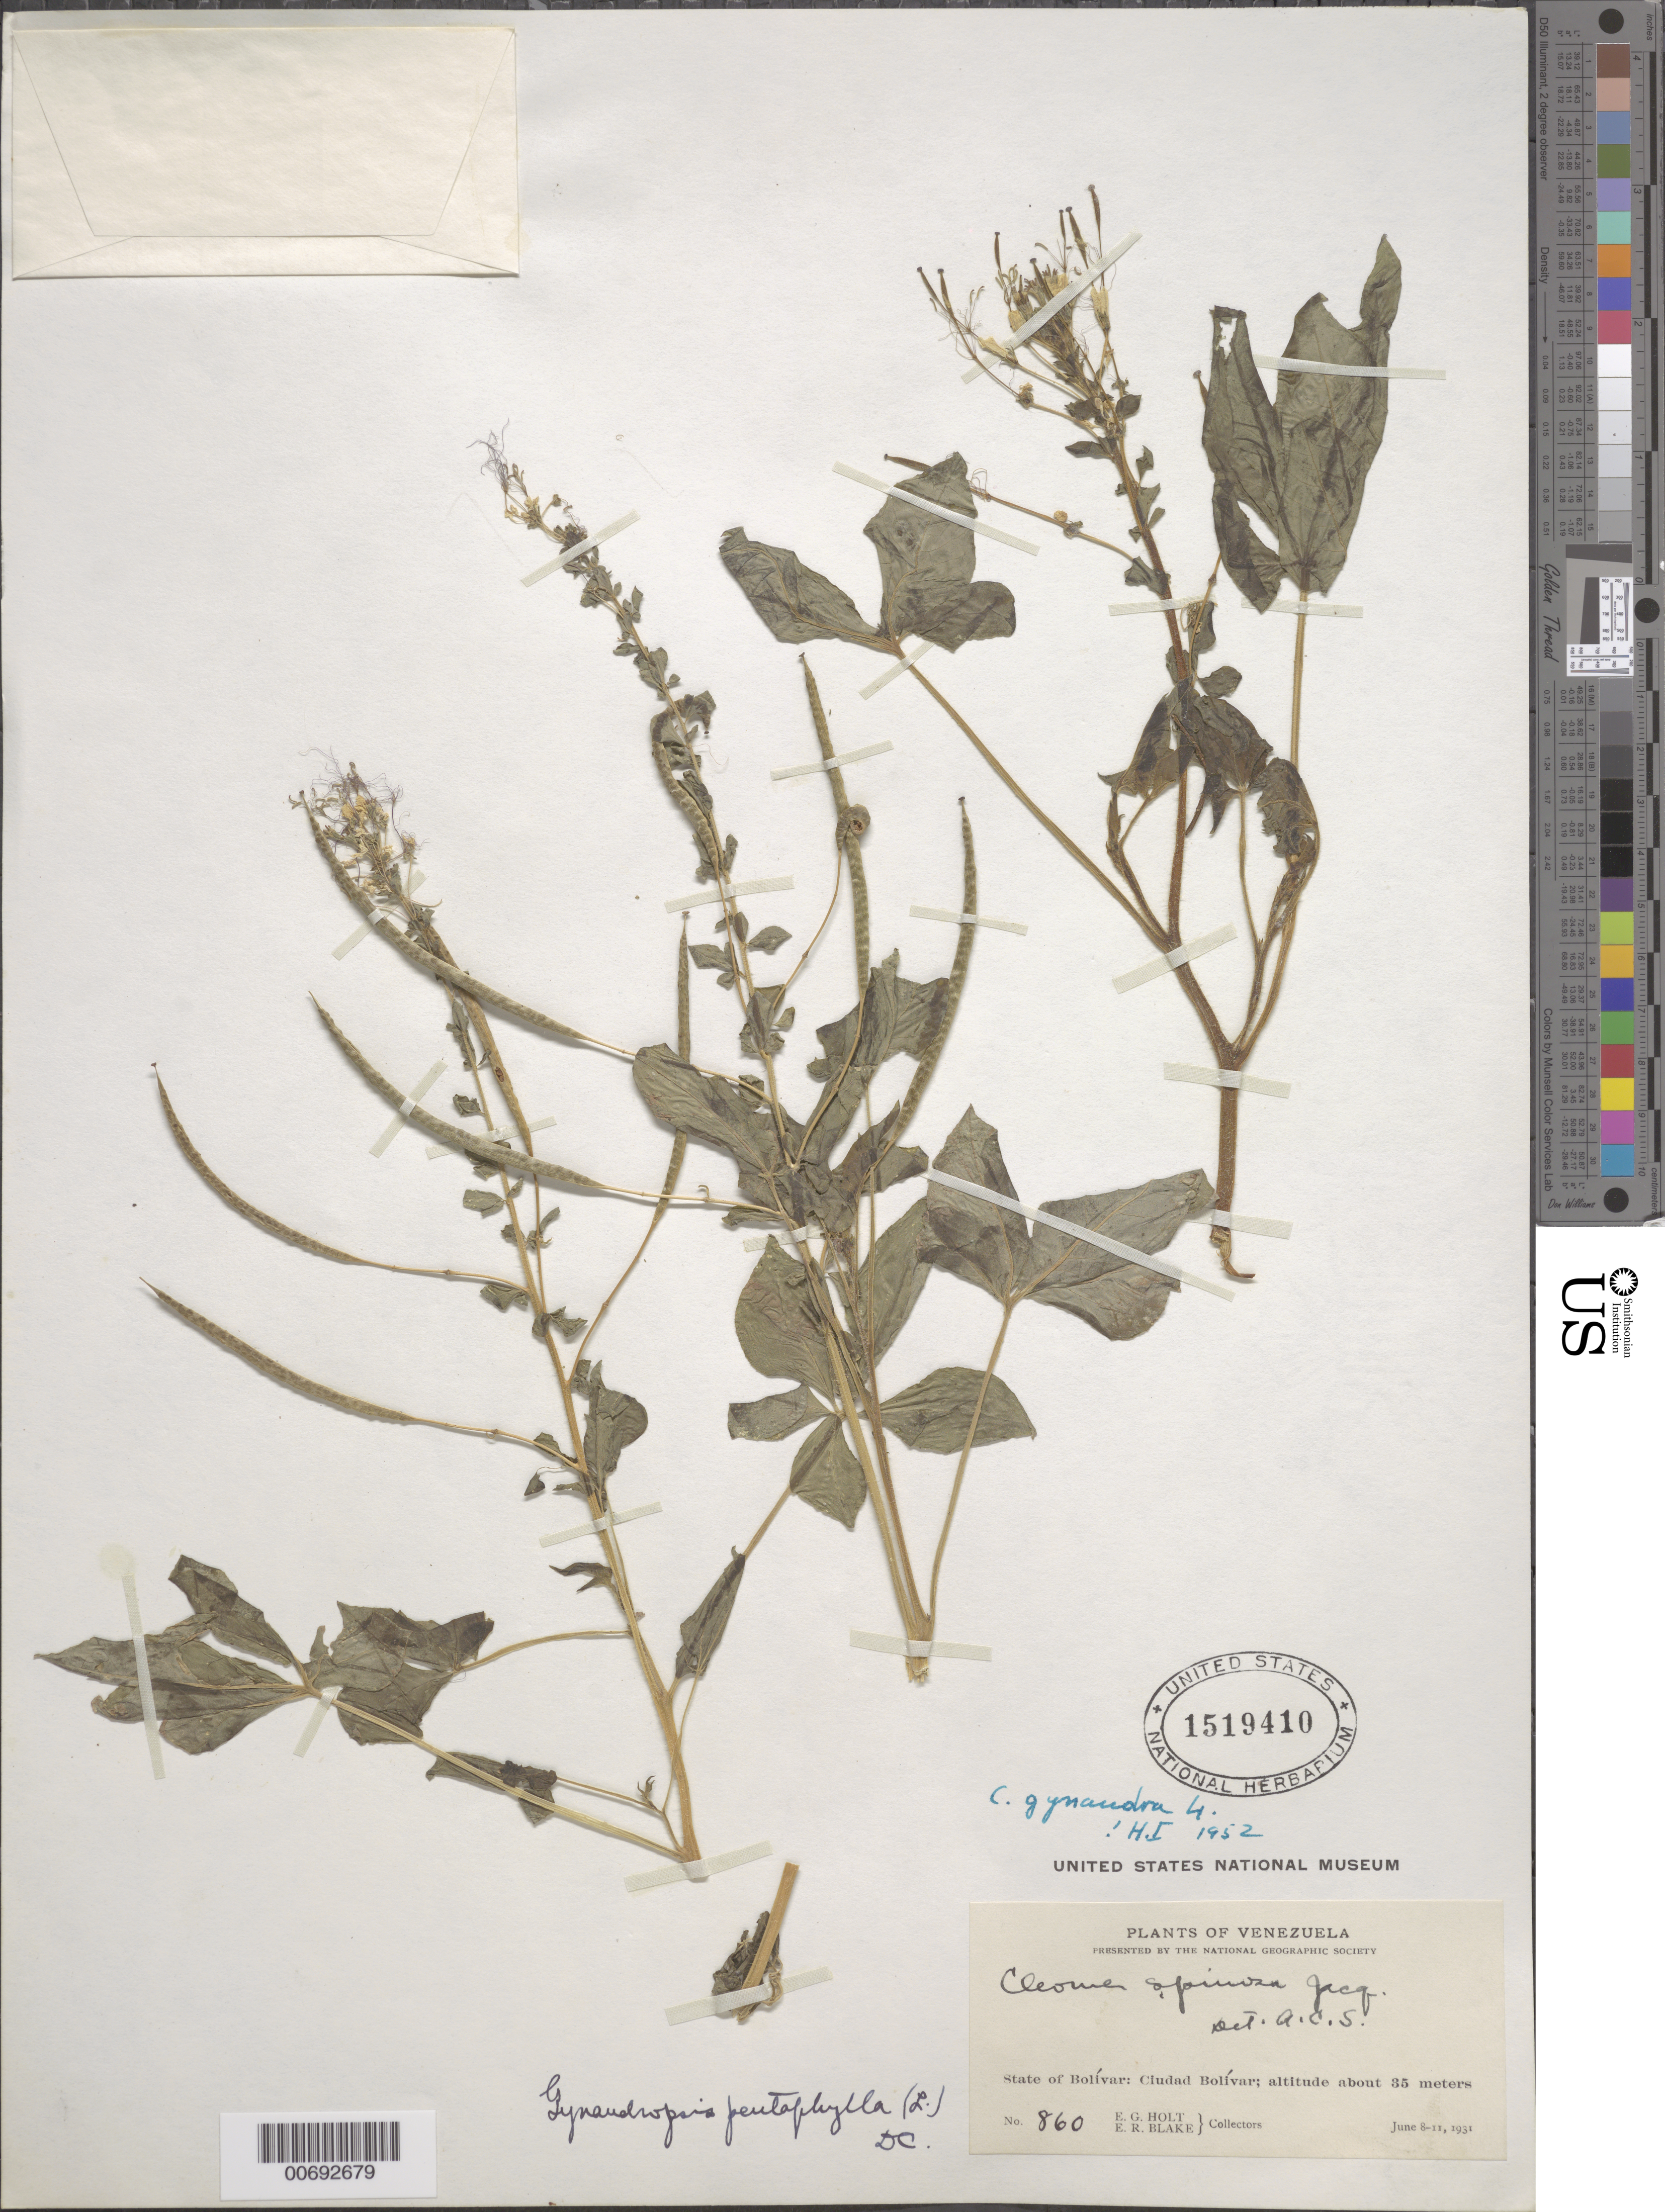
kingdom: Plantae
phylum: Tracheophyta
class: Magnoliopsida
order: Brassicales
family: Cleomaceae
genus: Gynandropsis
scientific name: Gynandropsis gynandra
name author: (L.) Briq.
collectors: E. Holt & E. R. Blake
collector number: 860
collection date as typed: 8-Jun-31 to 11-Jun-31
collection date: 1931-06-08/1931-06-11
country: Venezuela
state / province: Bolívar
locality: Ciudad Bolívar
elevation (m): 35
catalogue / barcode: US 1519410